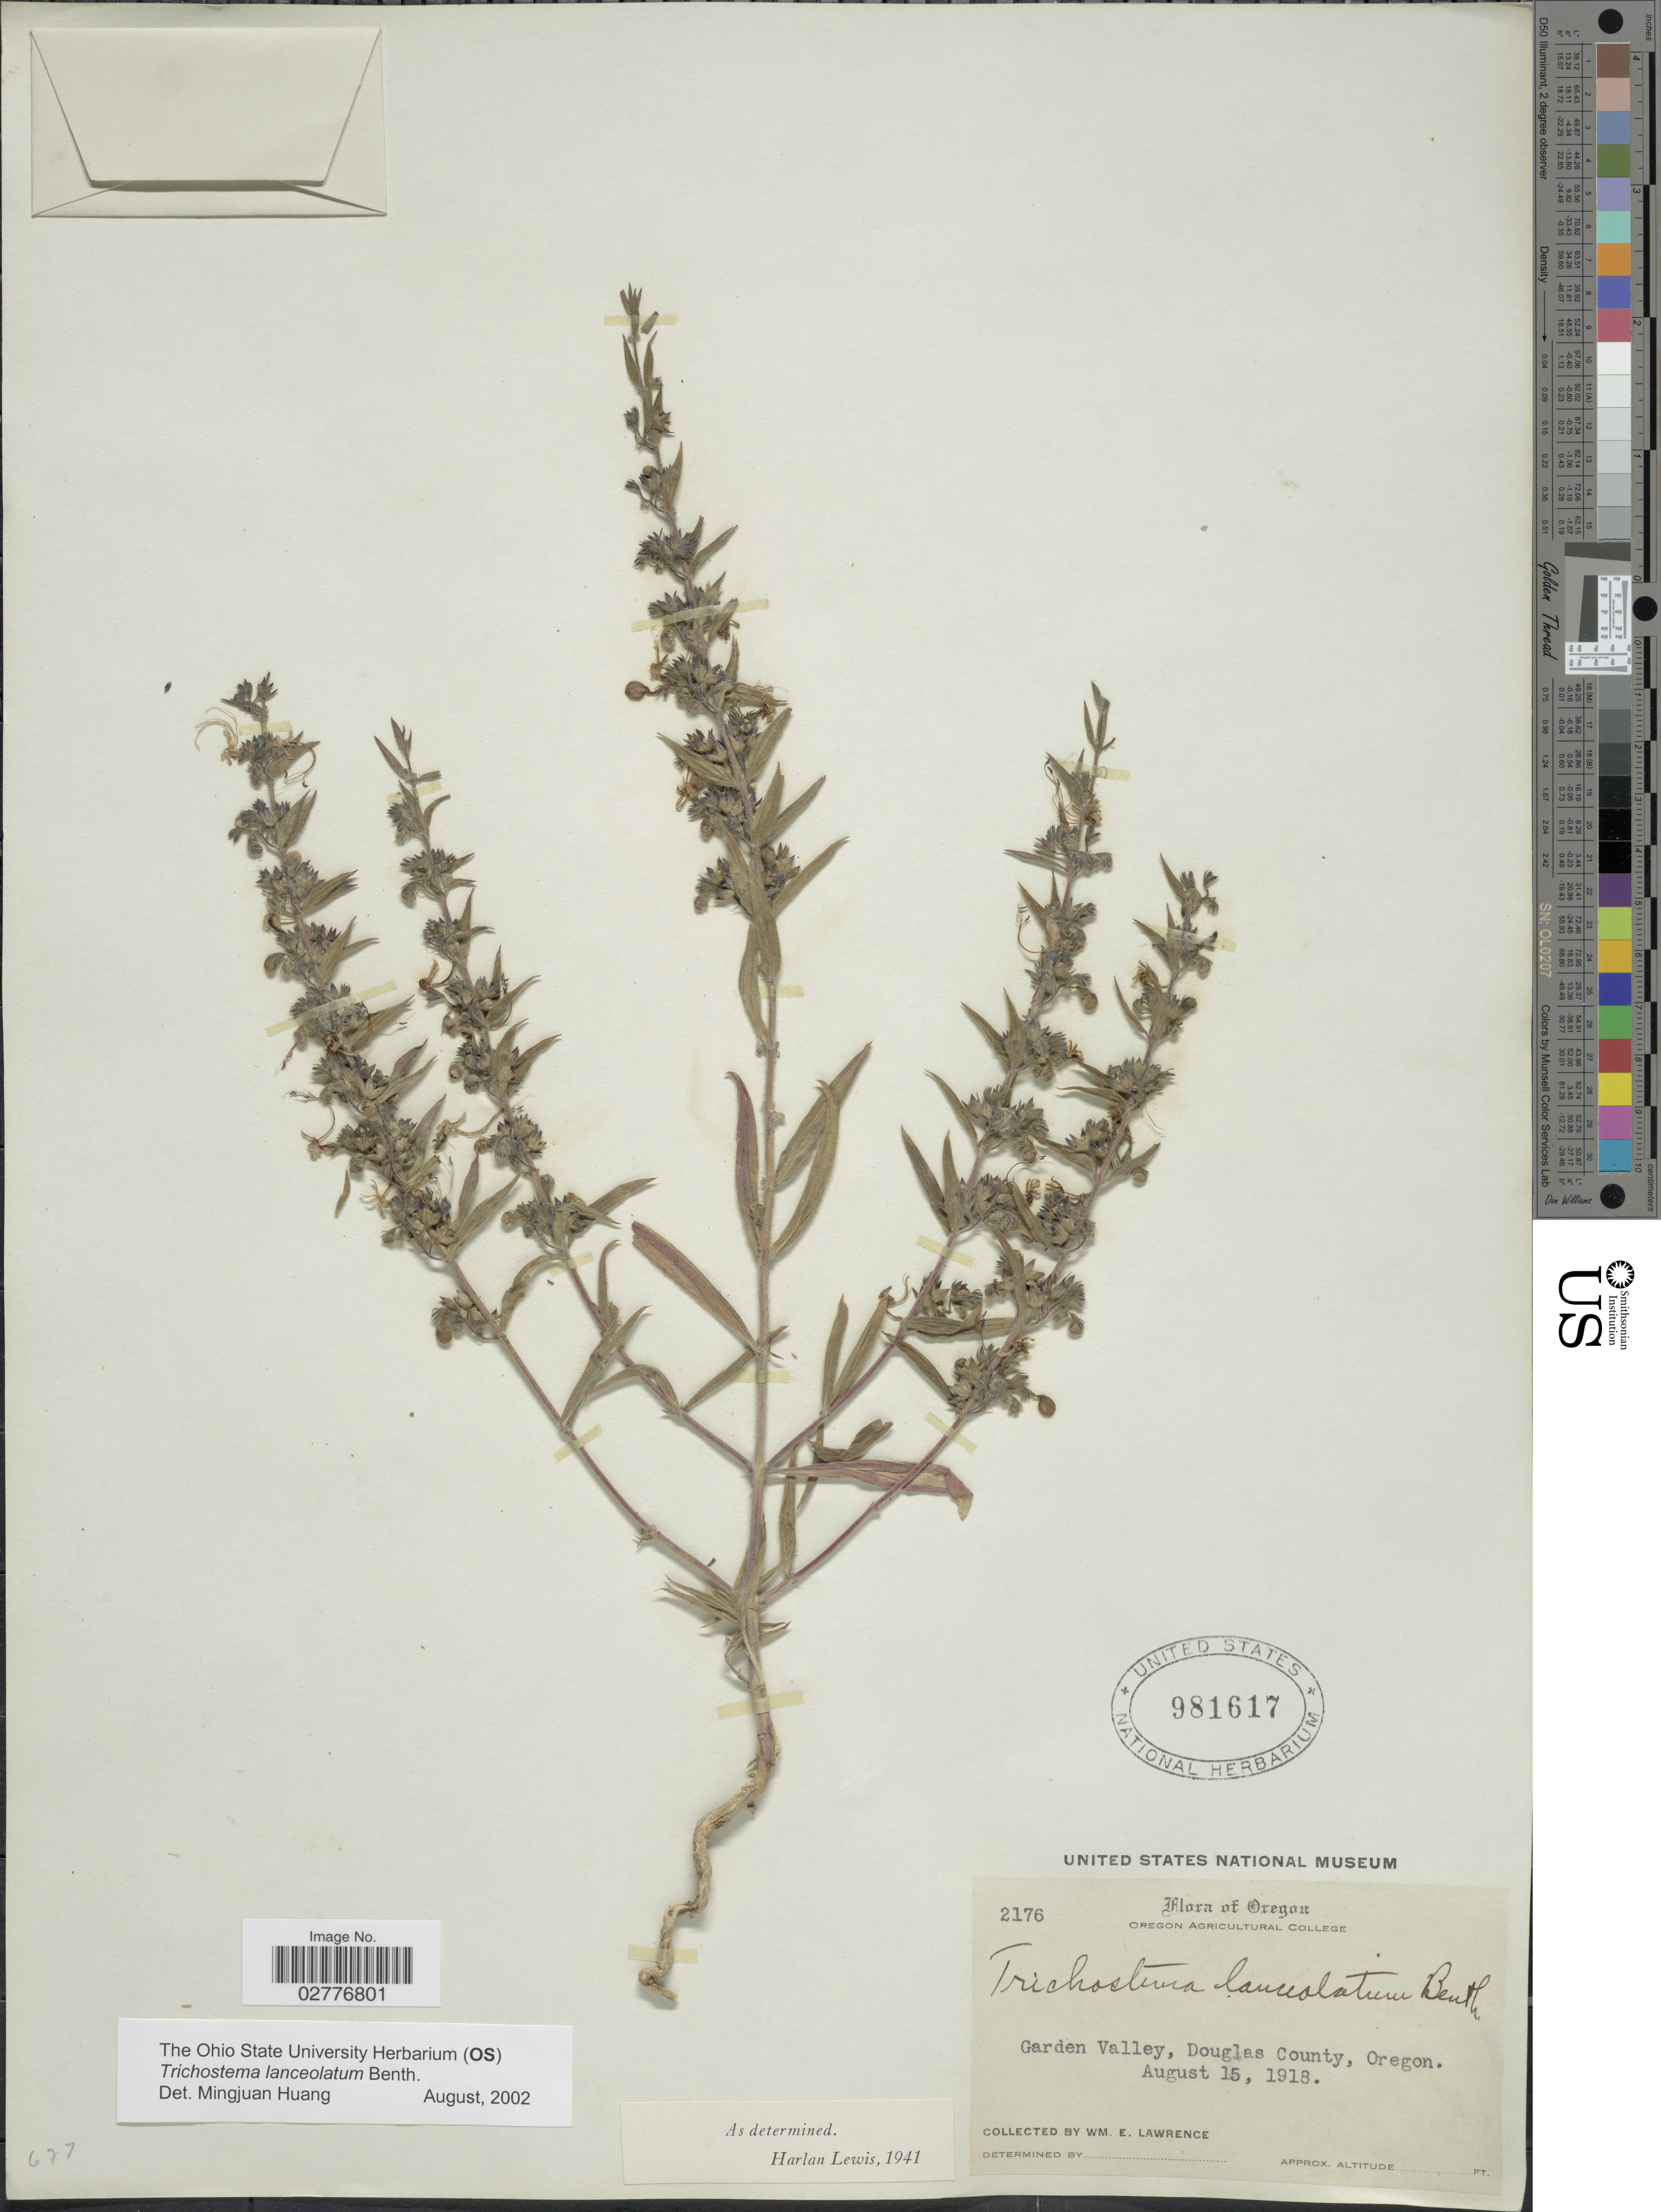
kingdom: Plantae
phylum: Tracheophyta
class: Magnoliopsida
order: Lamiales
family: Lamiaceae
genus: Trichostema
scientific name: Trichostema lanceolatum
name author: Benth.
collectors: W. Lawrence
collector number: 2176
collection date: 1918-08-15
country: United States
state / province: Oregon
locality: Garden Valley, Douglas County.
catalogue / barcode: US 981617